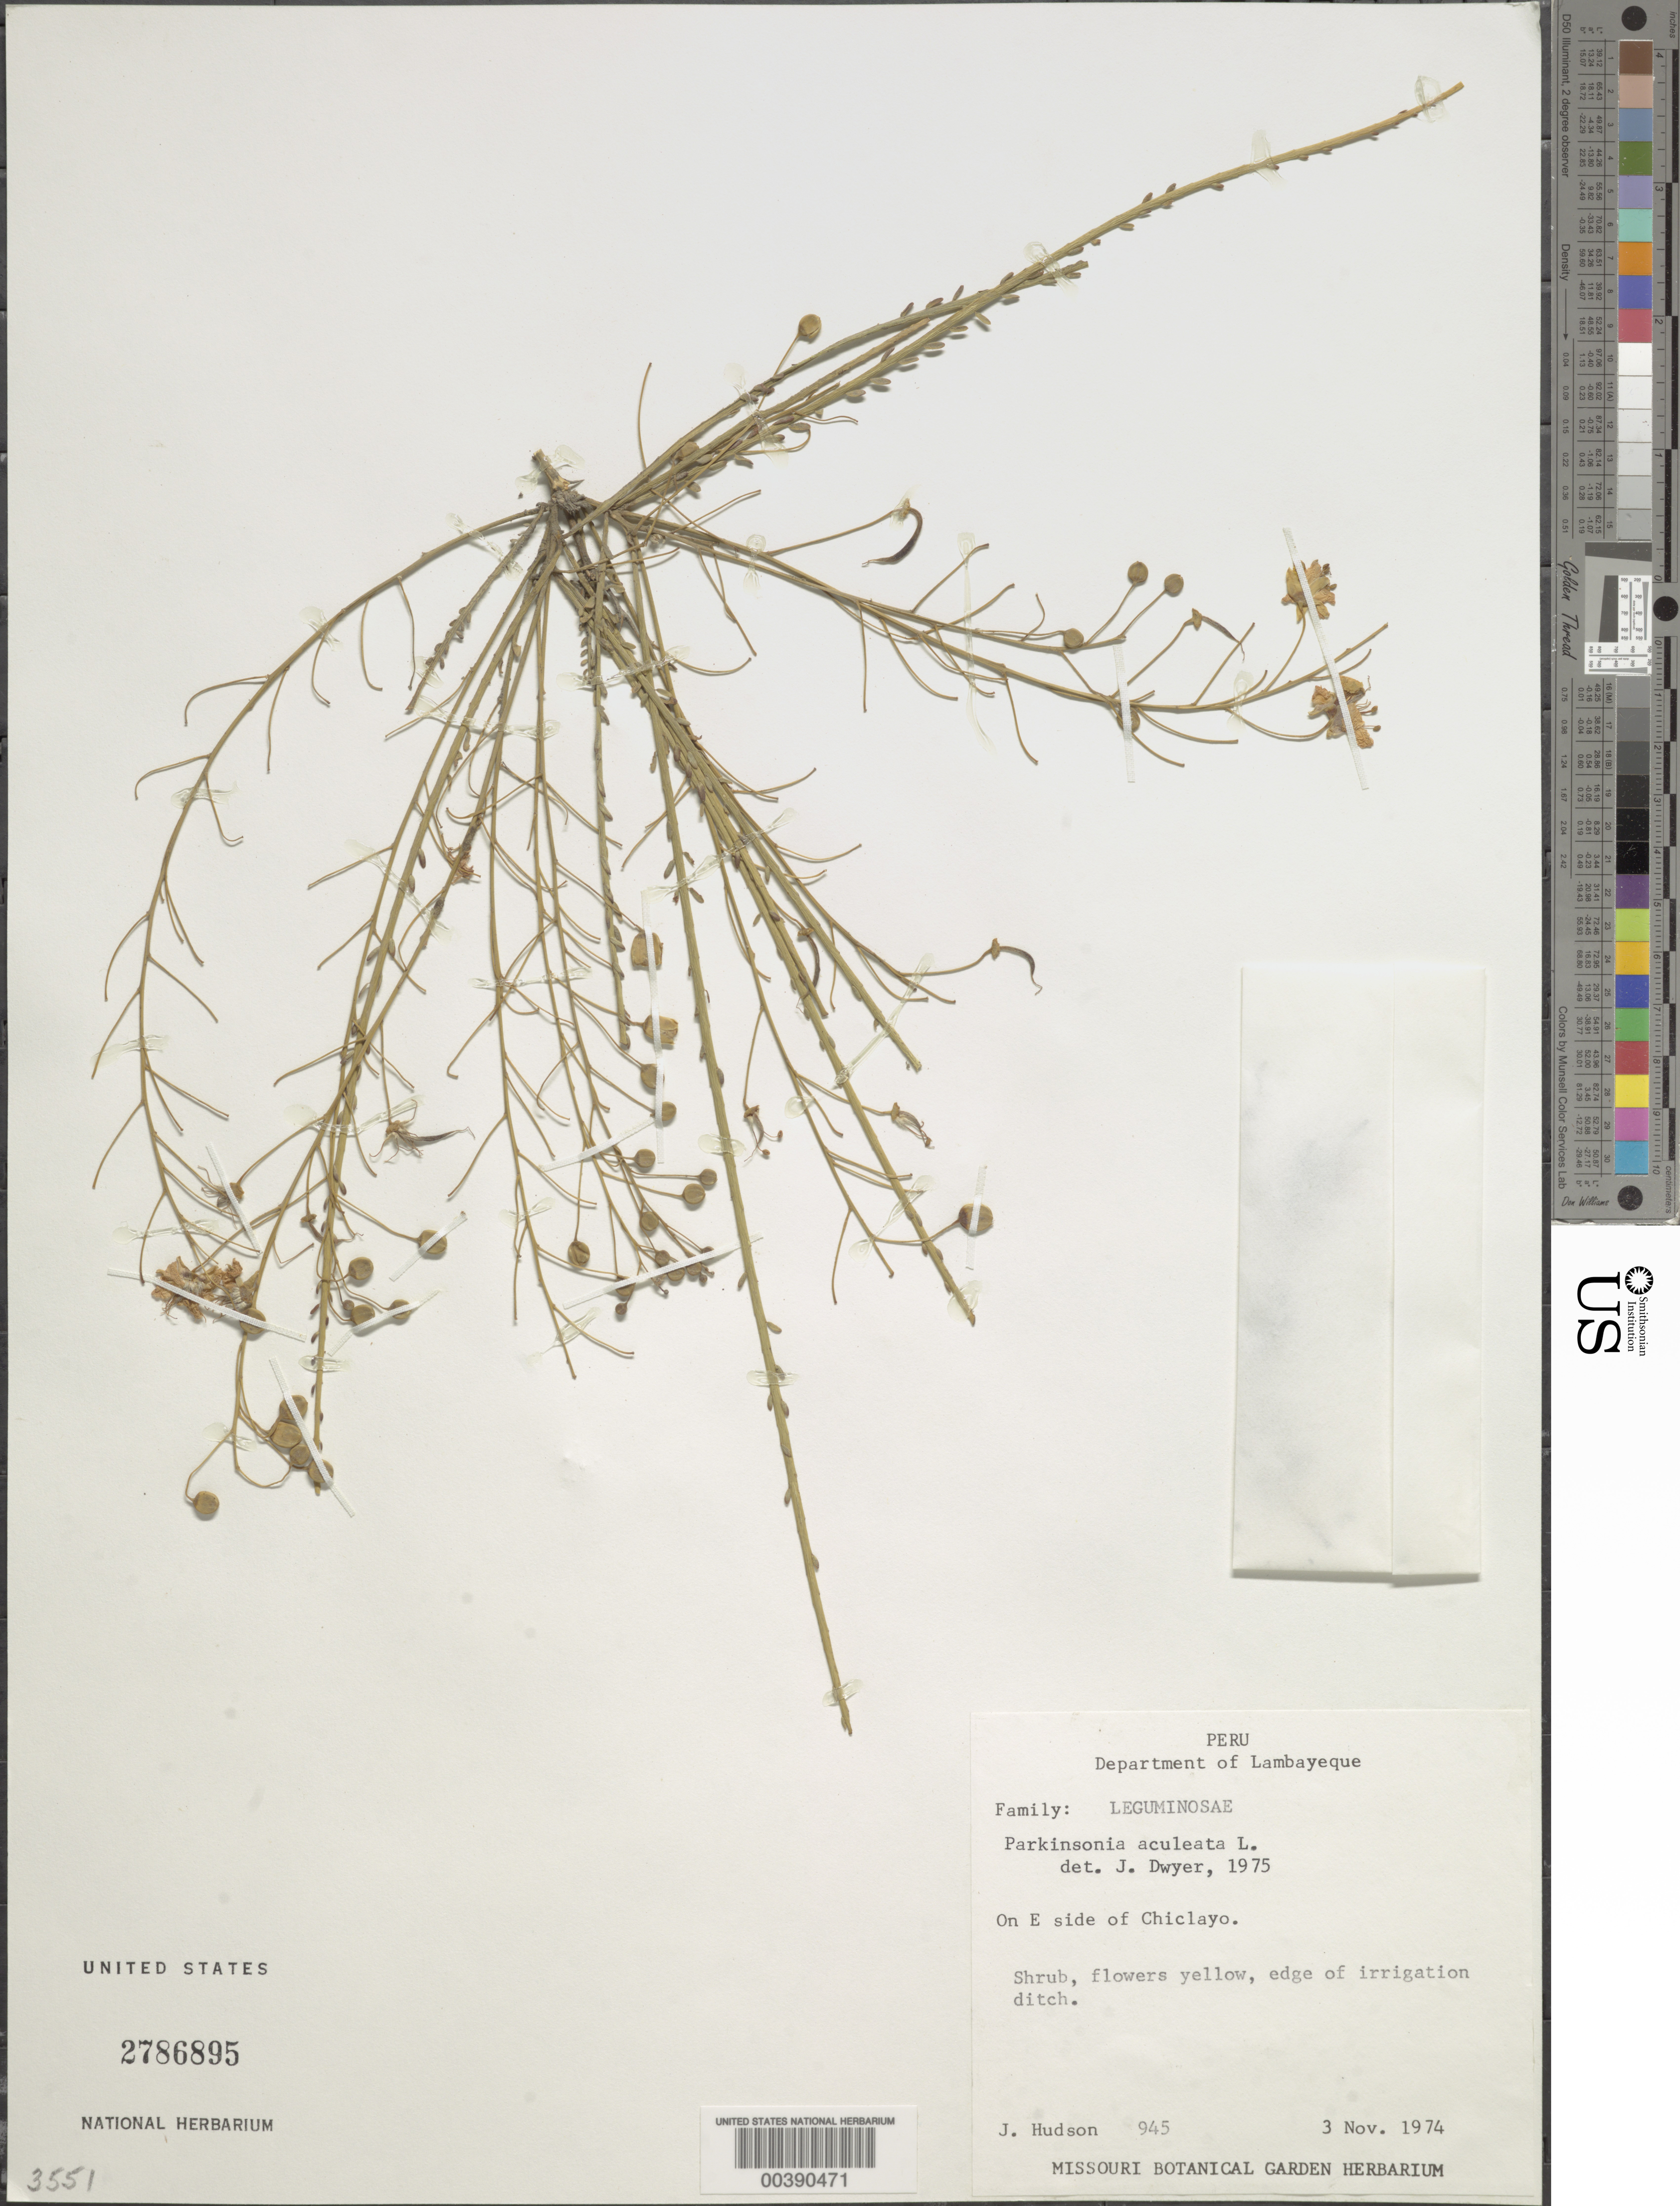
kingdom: Plantae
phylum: Tracheophyta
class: Magnoliopsida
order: Fabales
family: Fabaceae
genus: Parkinsonia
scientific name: Parkinsonia aculeata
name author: L.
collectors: J. Hudson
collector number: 945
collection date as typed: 03 Nov 1974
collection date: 1974-11-03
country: Peru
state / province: Lambayeque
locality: O e side of chiclayo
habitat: Edge of irrigation ditch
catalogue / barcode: US 2786895